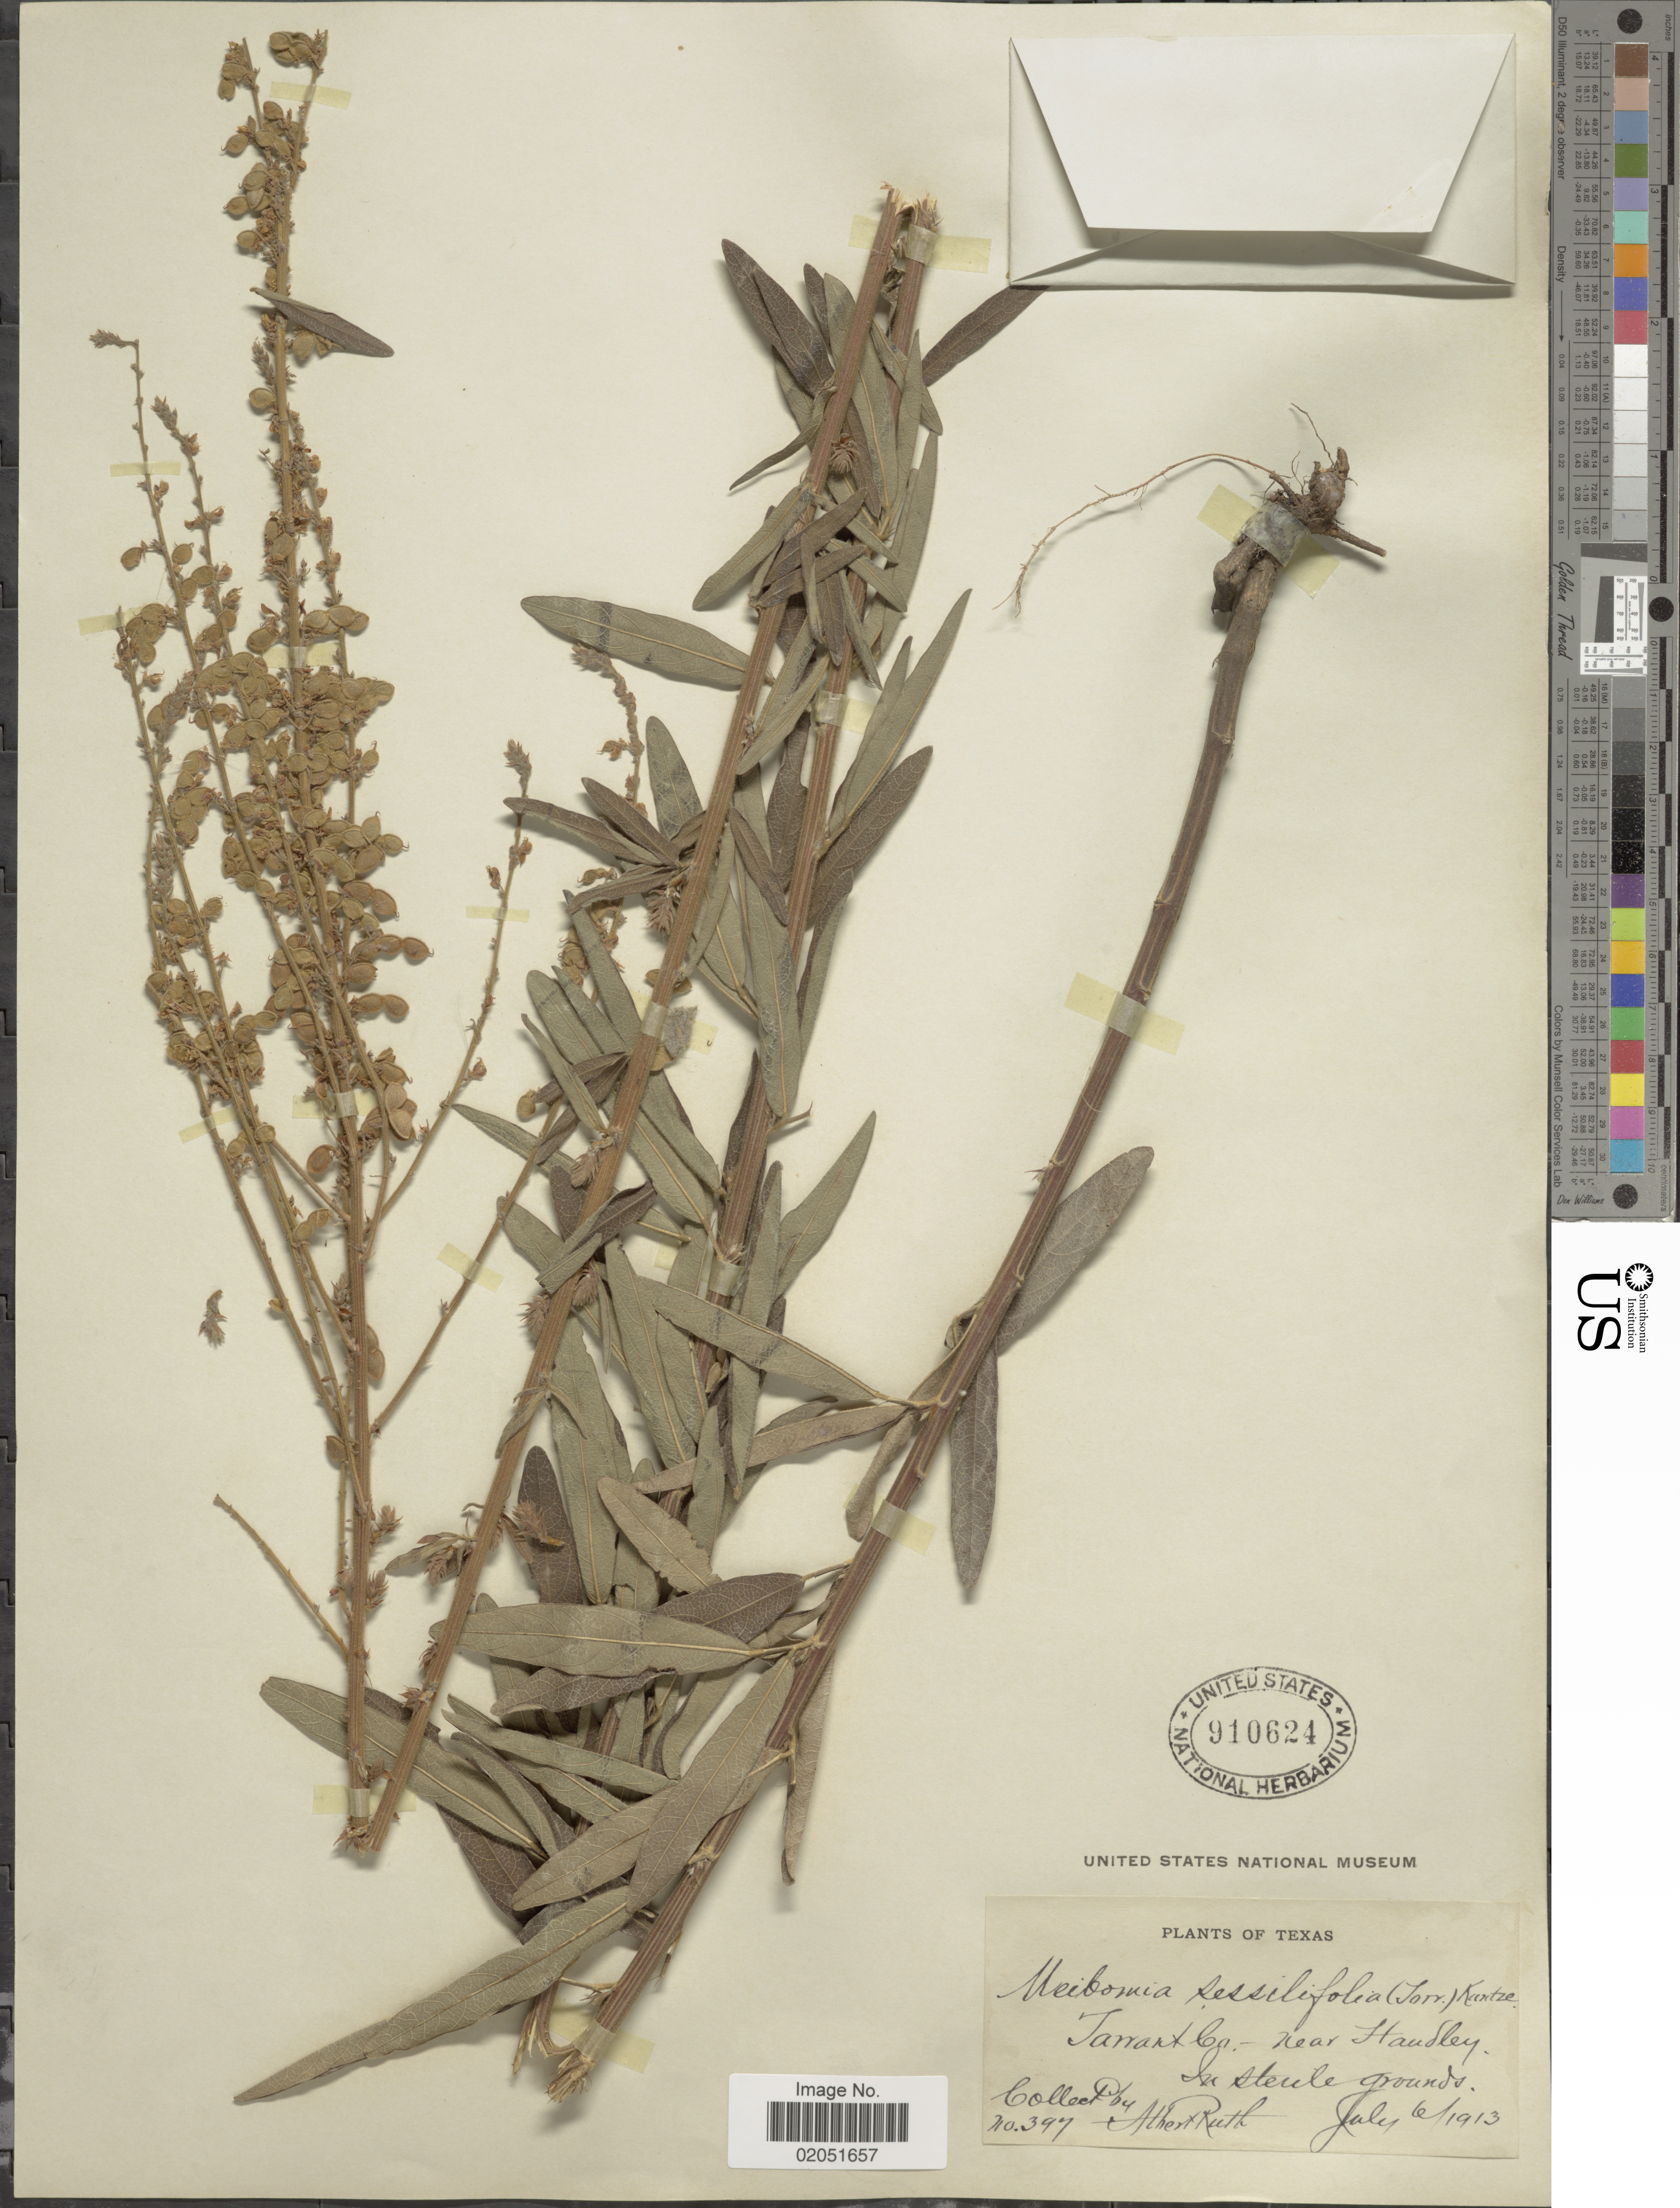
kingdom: Plantae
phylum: Tracheophyta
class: Magnoliopsida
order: Fabales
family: Fabaceae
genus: Desmodium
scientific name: Desmodium sessilifolium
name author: Torr. & A. Gray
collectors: A. Ruth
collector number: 397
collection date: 1913-07-06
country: United States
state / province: Texas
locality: Tarrant Co., near Standley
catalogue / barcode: US 910624